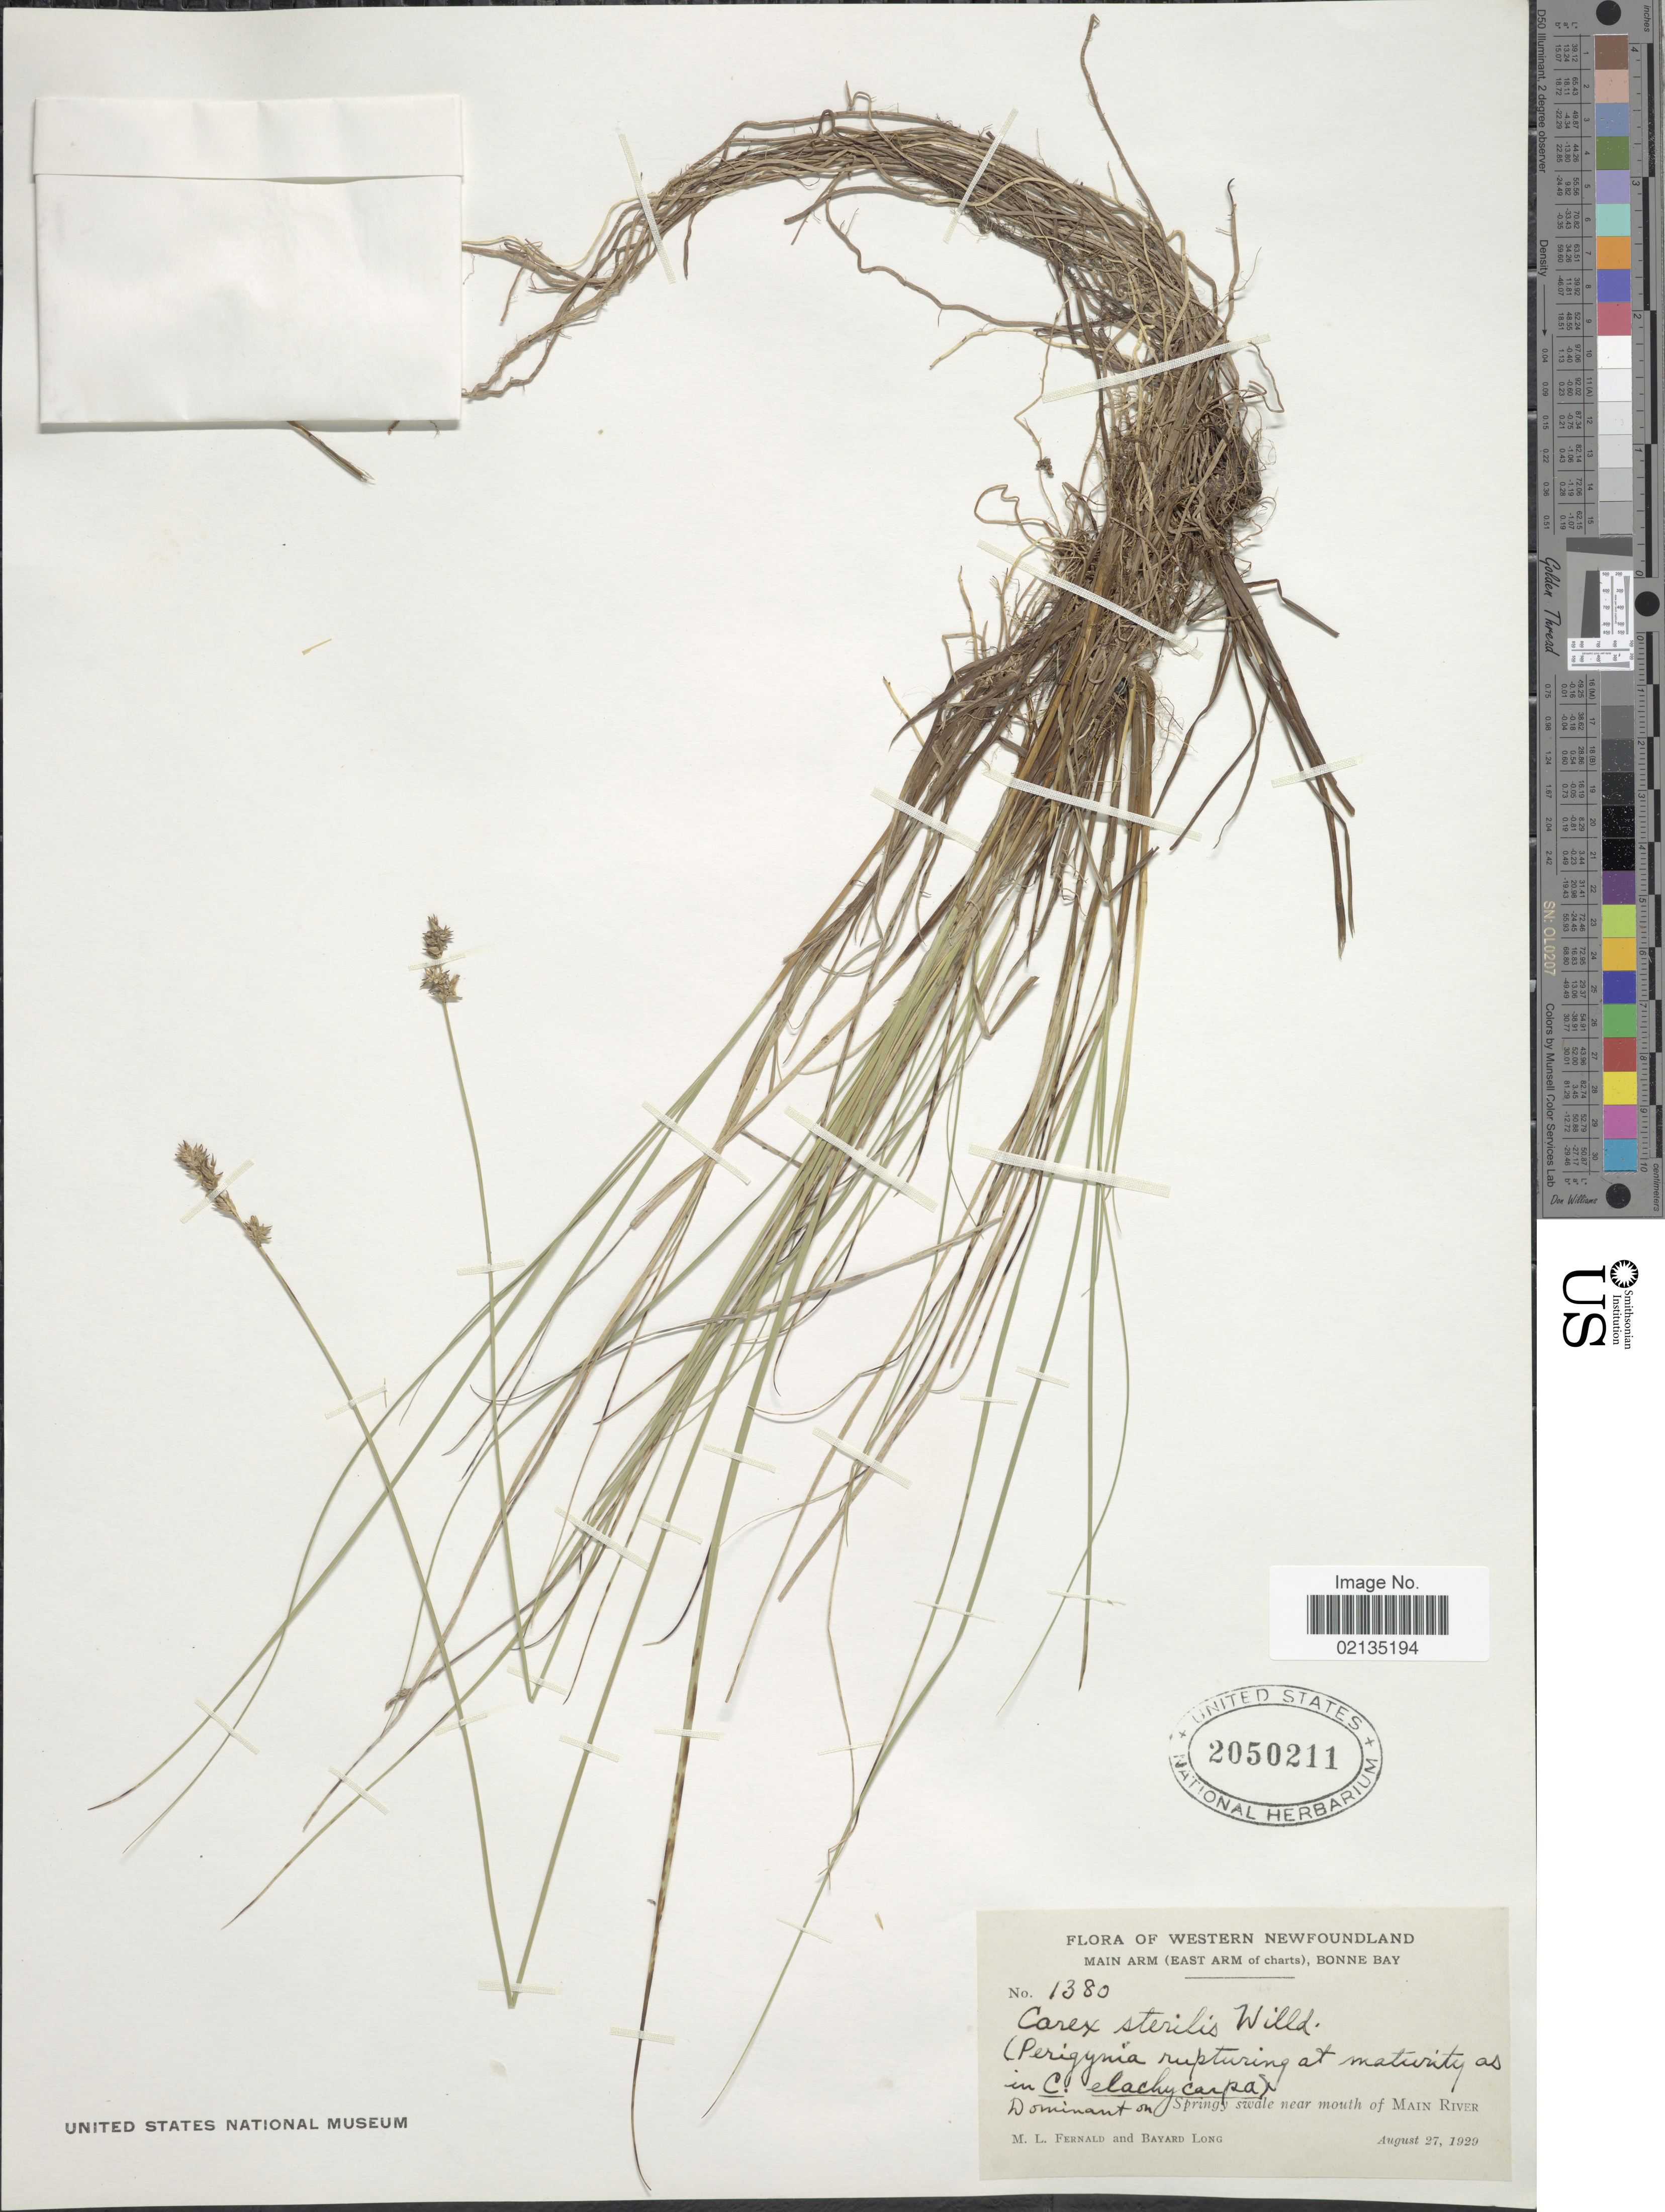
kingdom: Plantae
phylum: Tracheophyta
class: Liliopsida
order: Poales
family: Cyperaceae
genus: Carex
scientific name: Carex sterilis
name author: Willd.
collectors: M. L. Fernald & B. Long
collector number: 1380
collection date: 1929-08-27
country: Canada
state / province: Newfoundland and Labrador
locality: Western Newfoundland, Main Arm (East Arm of charts), Bonne Bay. Springy swale near mouth of Main River.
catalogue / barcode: US 2050211